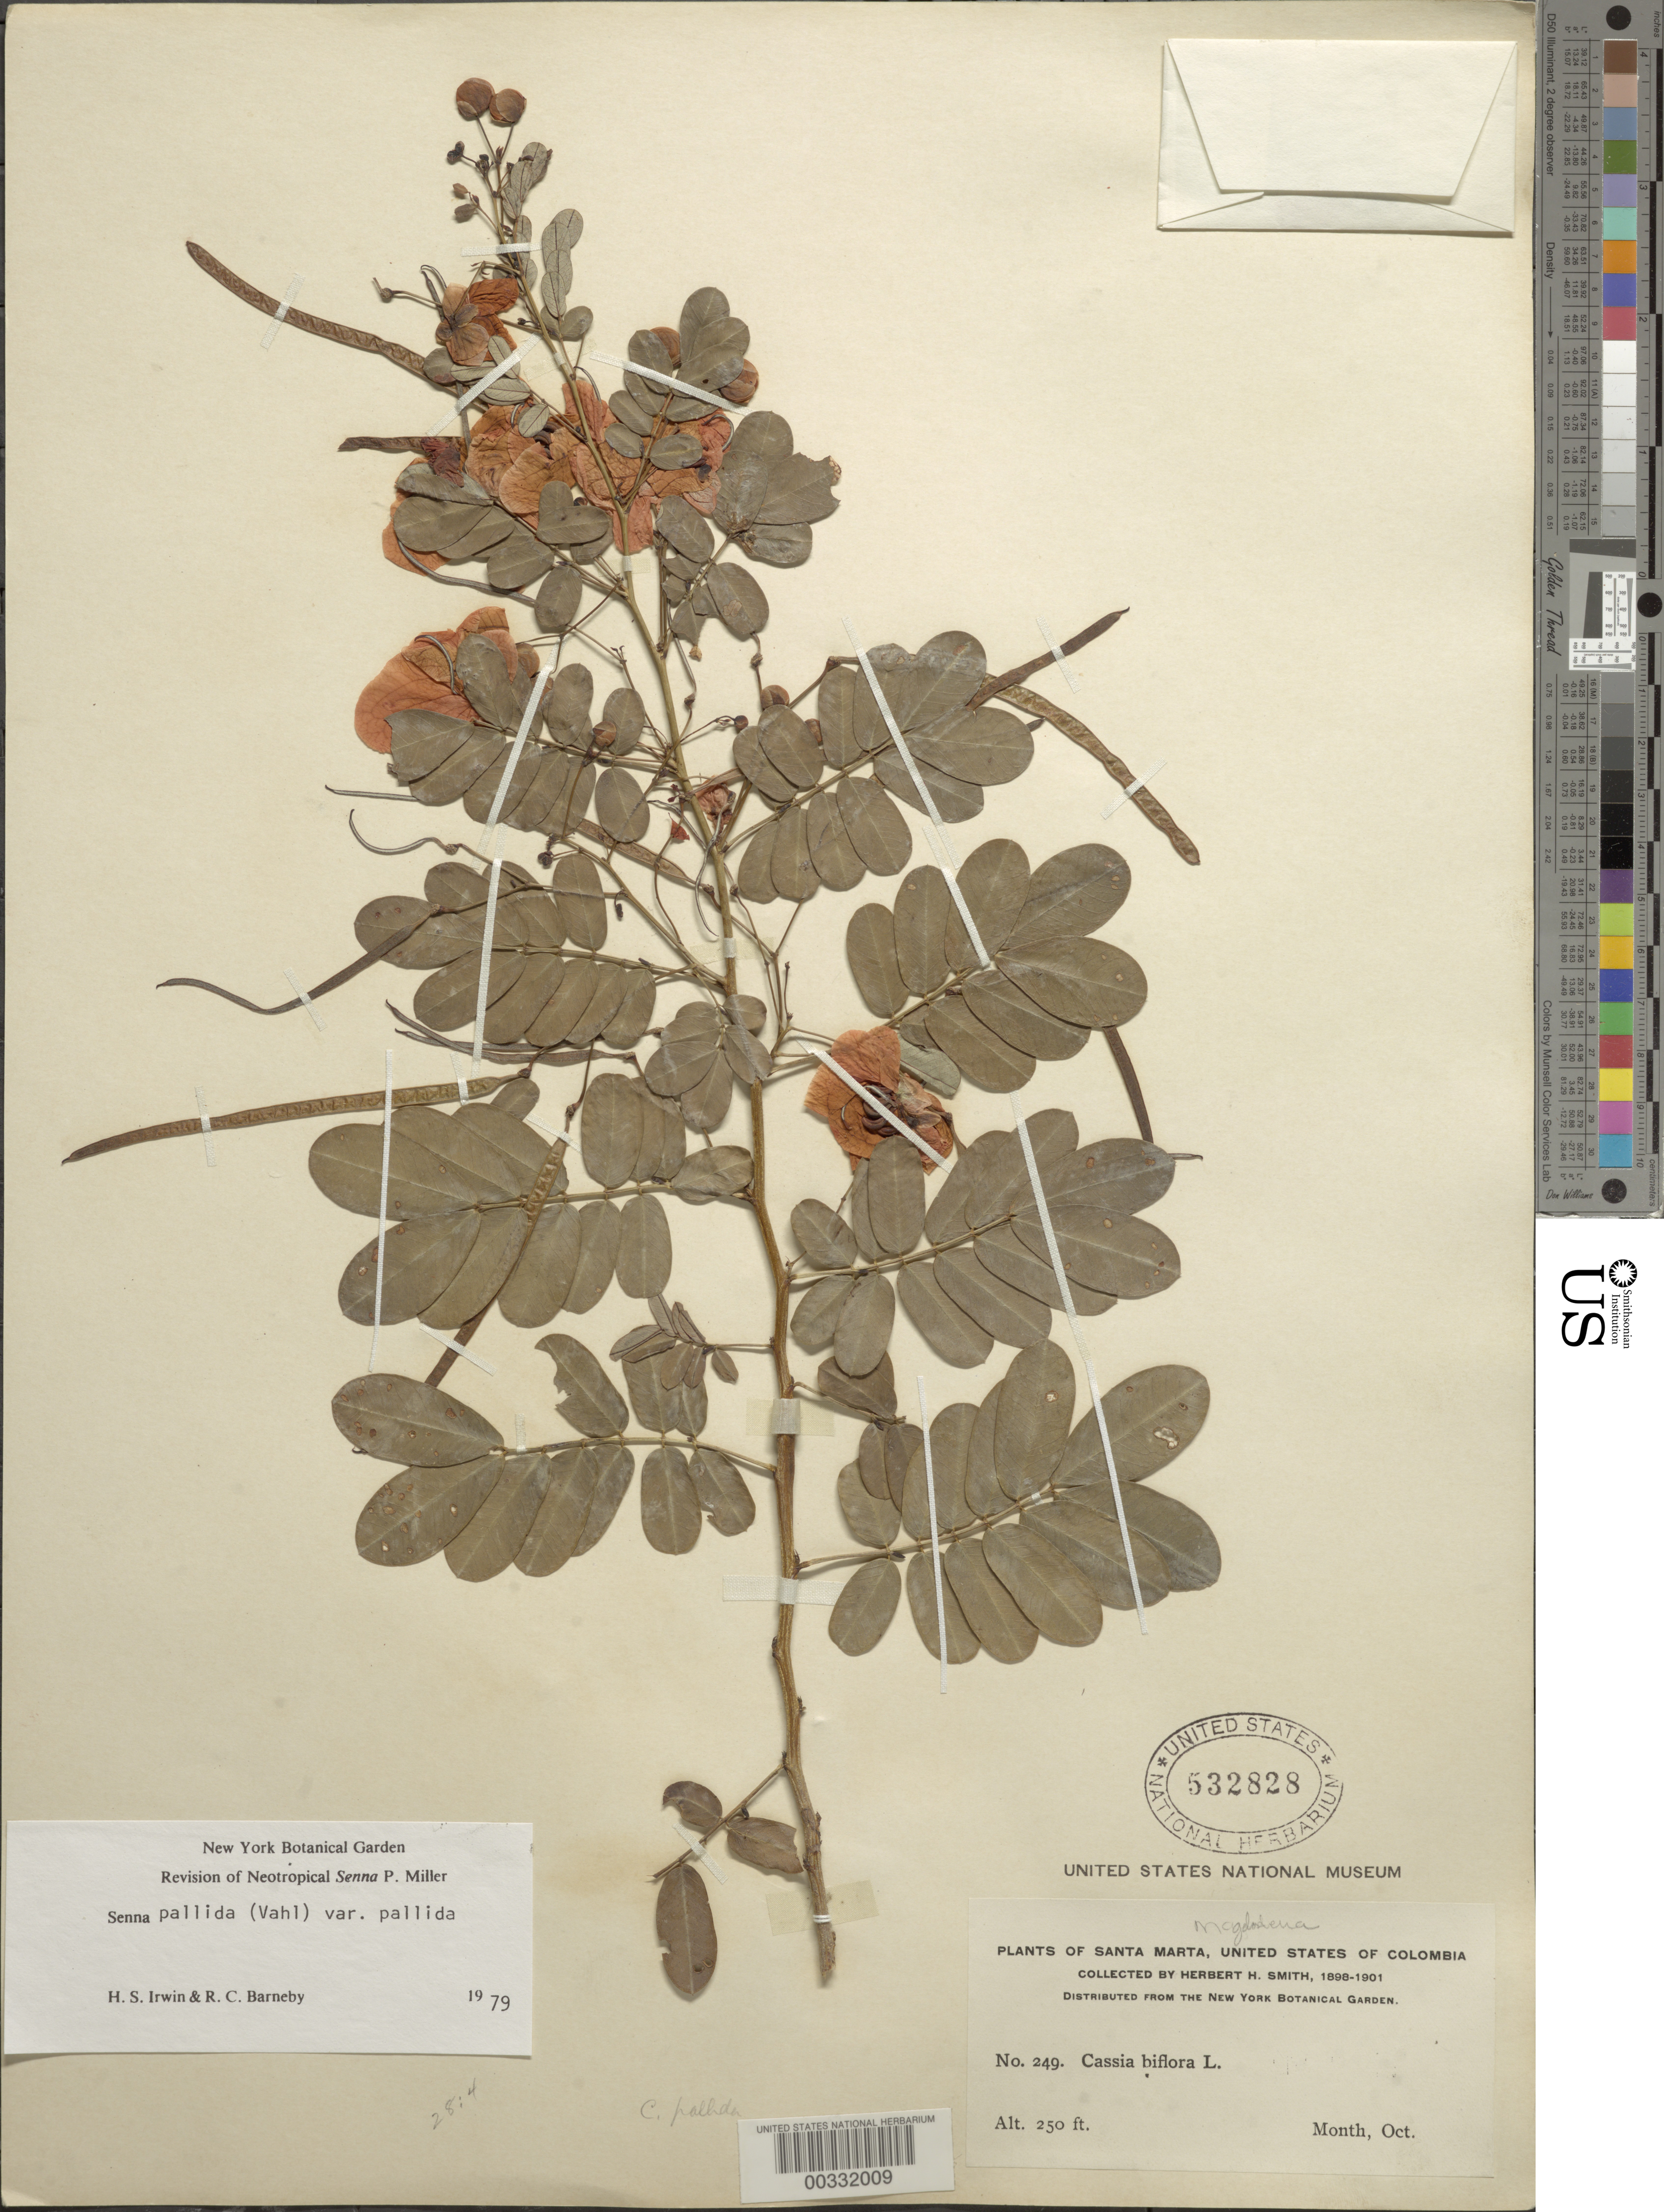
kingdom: Plantae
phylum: Tracheophyta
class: Magnoliopsida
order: Fabales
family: Fabaceae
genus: Senna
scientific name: Senna pallida var. pallida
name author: (Vahl) H.S. Irwin & Barneby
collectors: Herbert H. Smith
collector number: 249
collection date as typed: Oct 1898 to -- Oct 1901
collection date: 1898-10/1901-10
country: Colombia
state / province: Magdalena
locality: Santa Marta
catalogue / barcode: US 532828